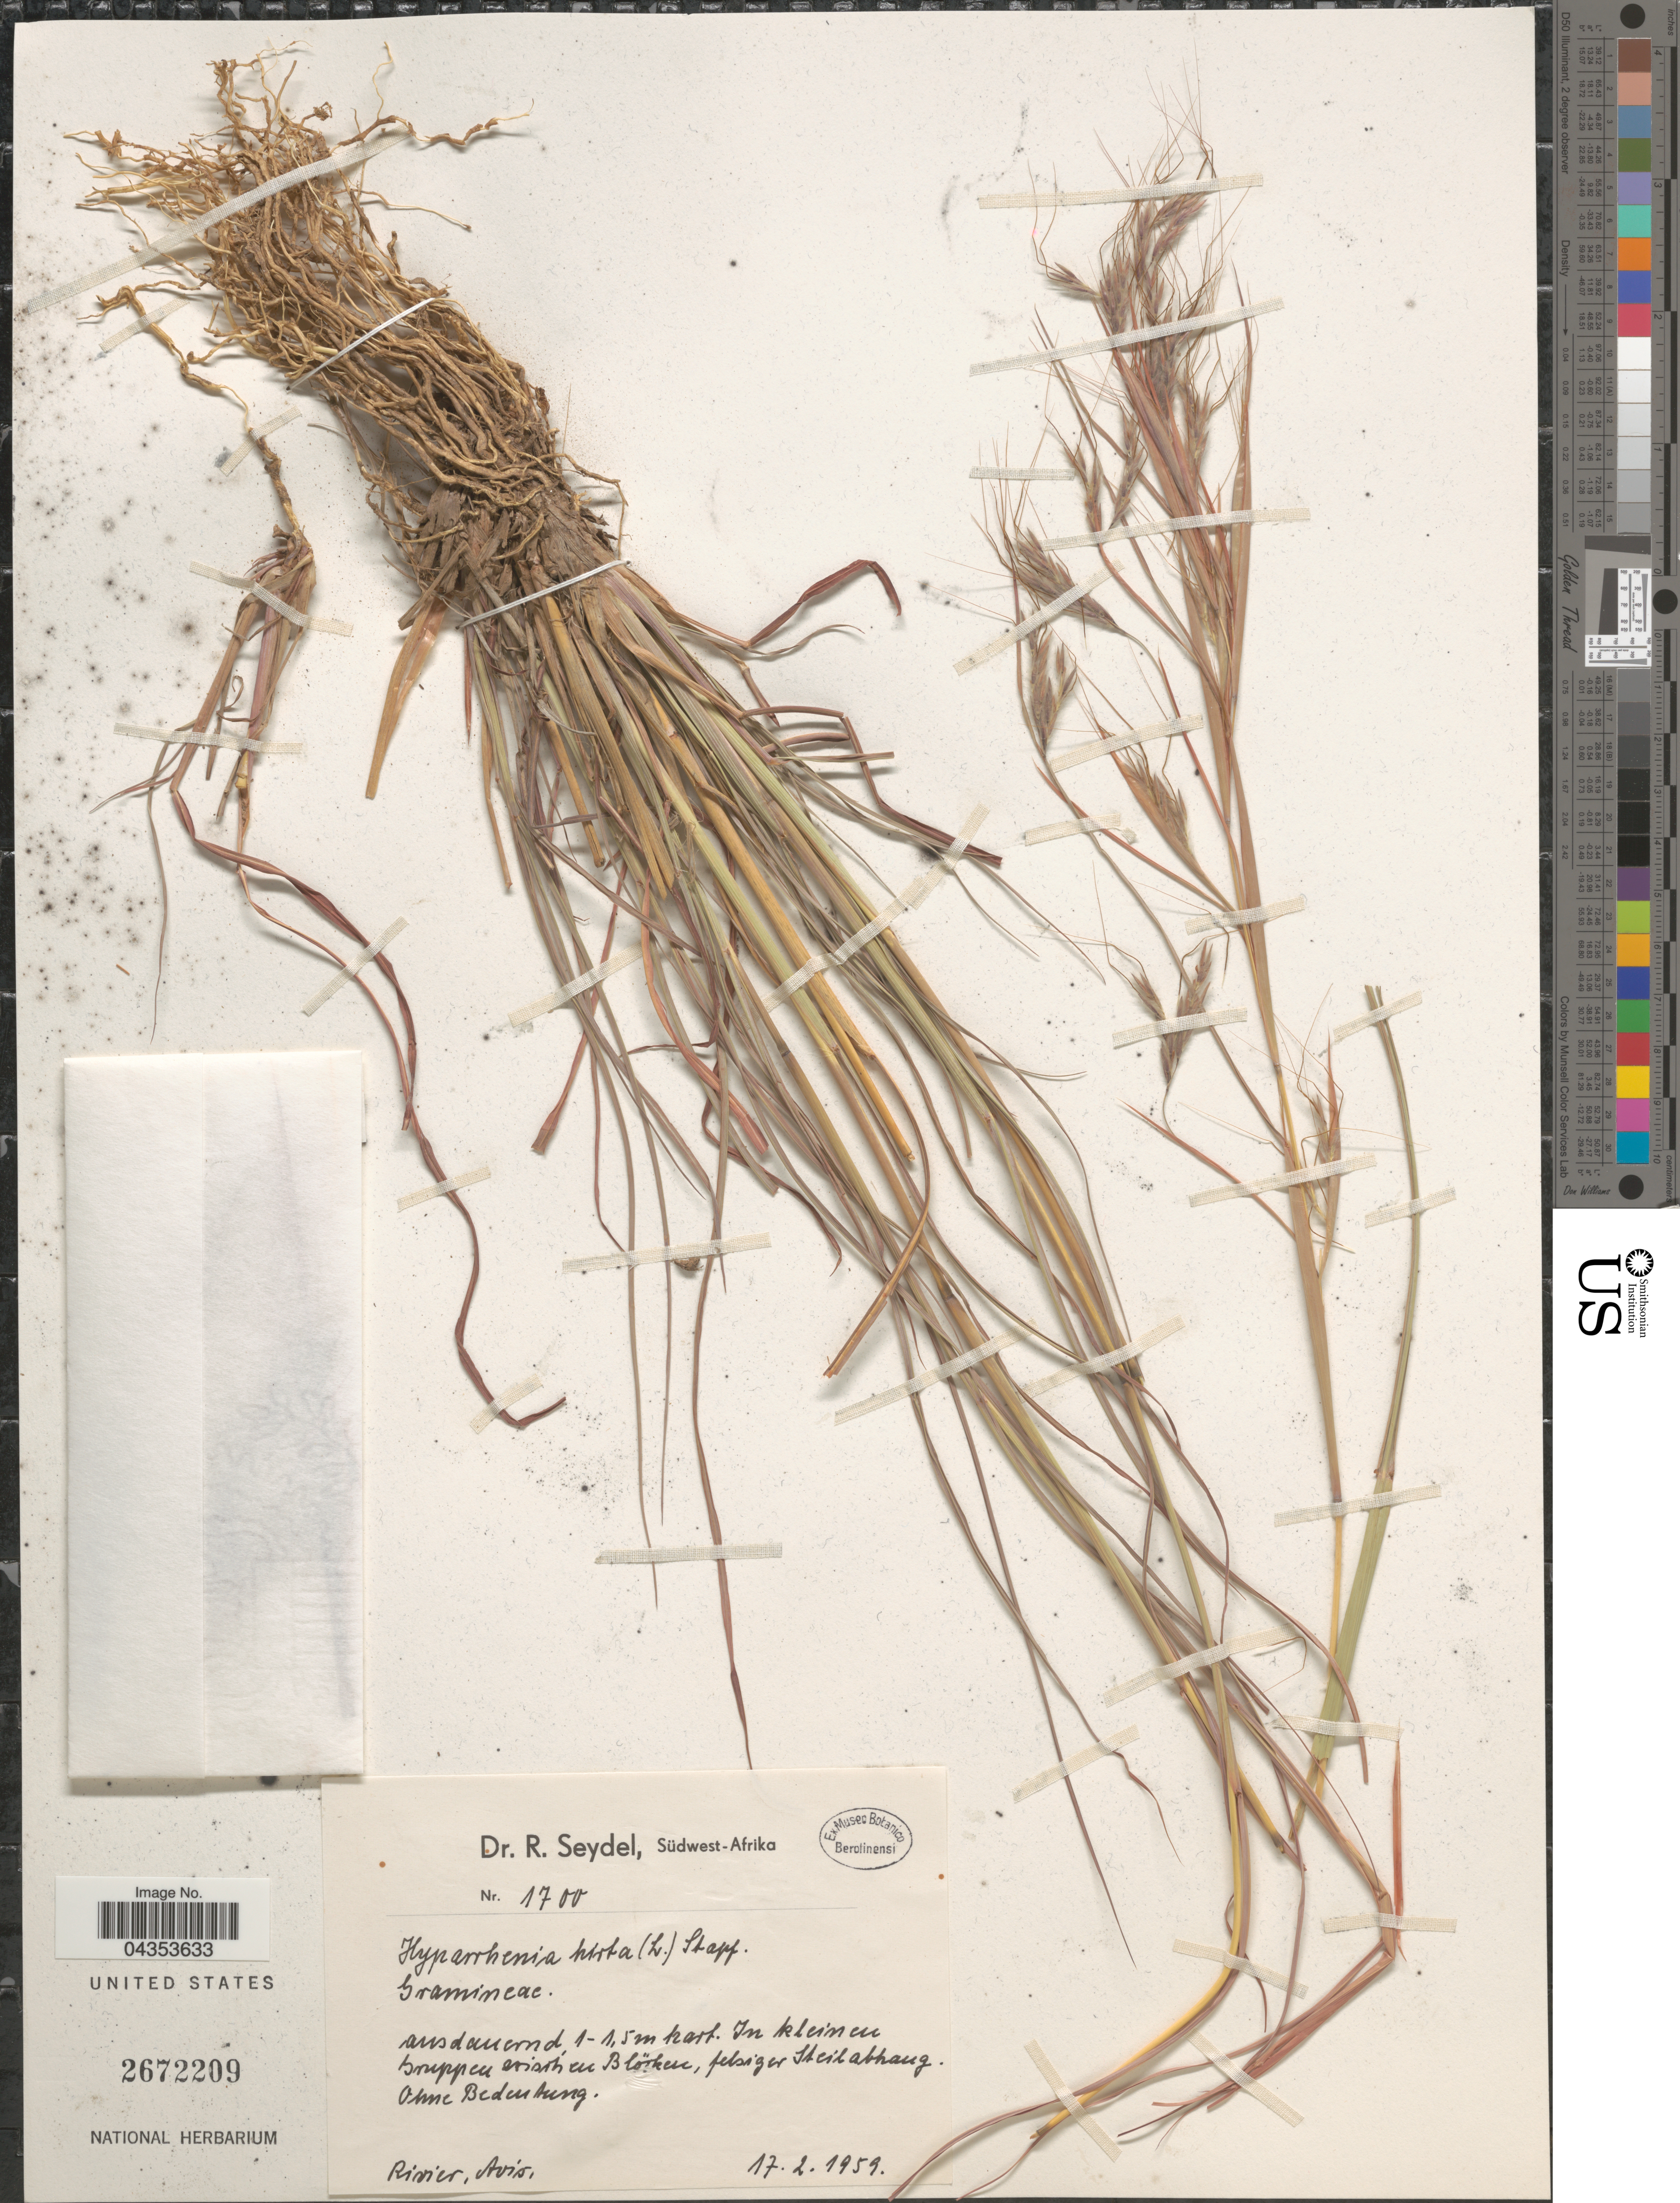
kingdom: Plantae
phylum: Tracheophyta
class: Liliopsida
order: Poales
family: Poaceae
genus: Hyparrhenia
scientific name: Hyparrhenia hirta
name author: (L.) Stapf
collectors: R. Seydel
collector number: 1700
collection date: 1959-02-17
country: Namibia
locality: Südwest-Afrika. Rivier, Avis.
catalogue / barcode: US 2672209